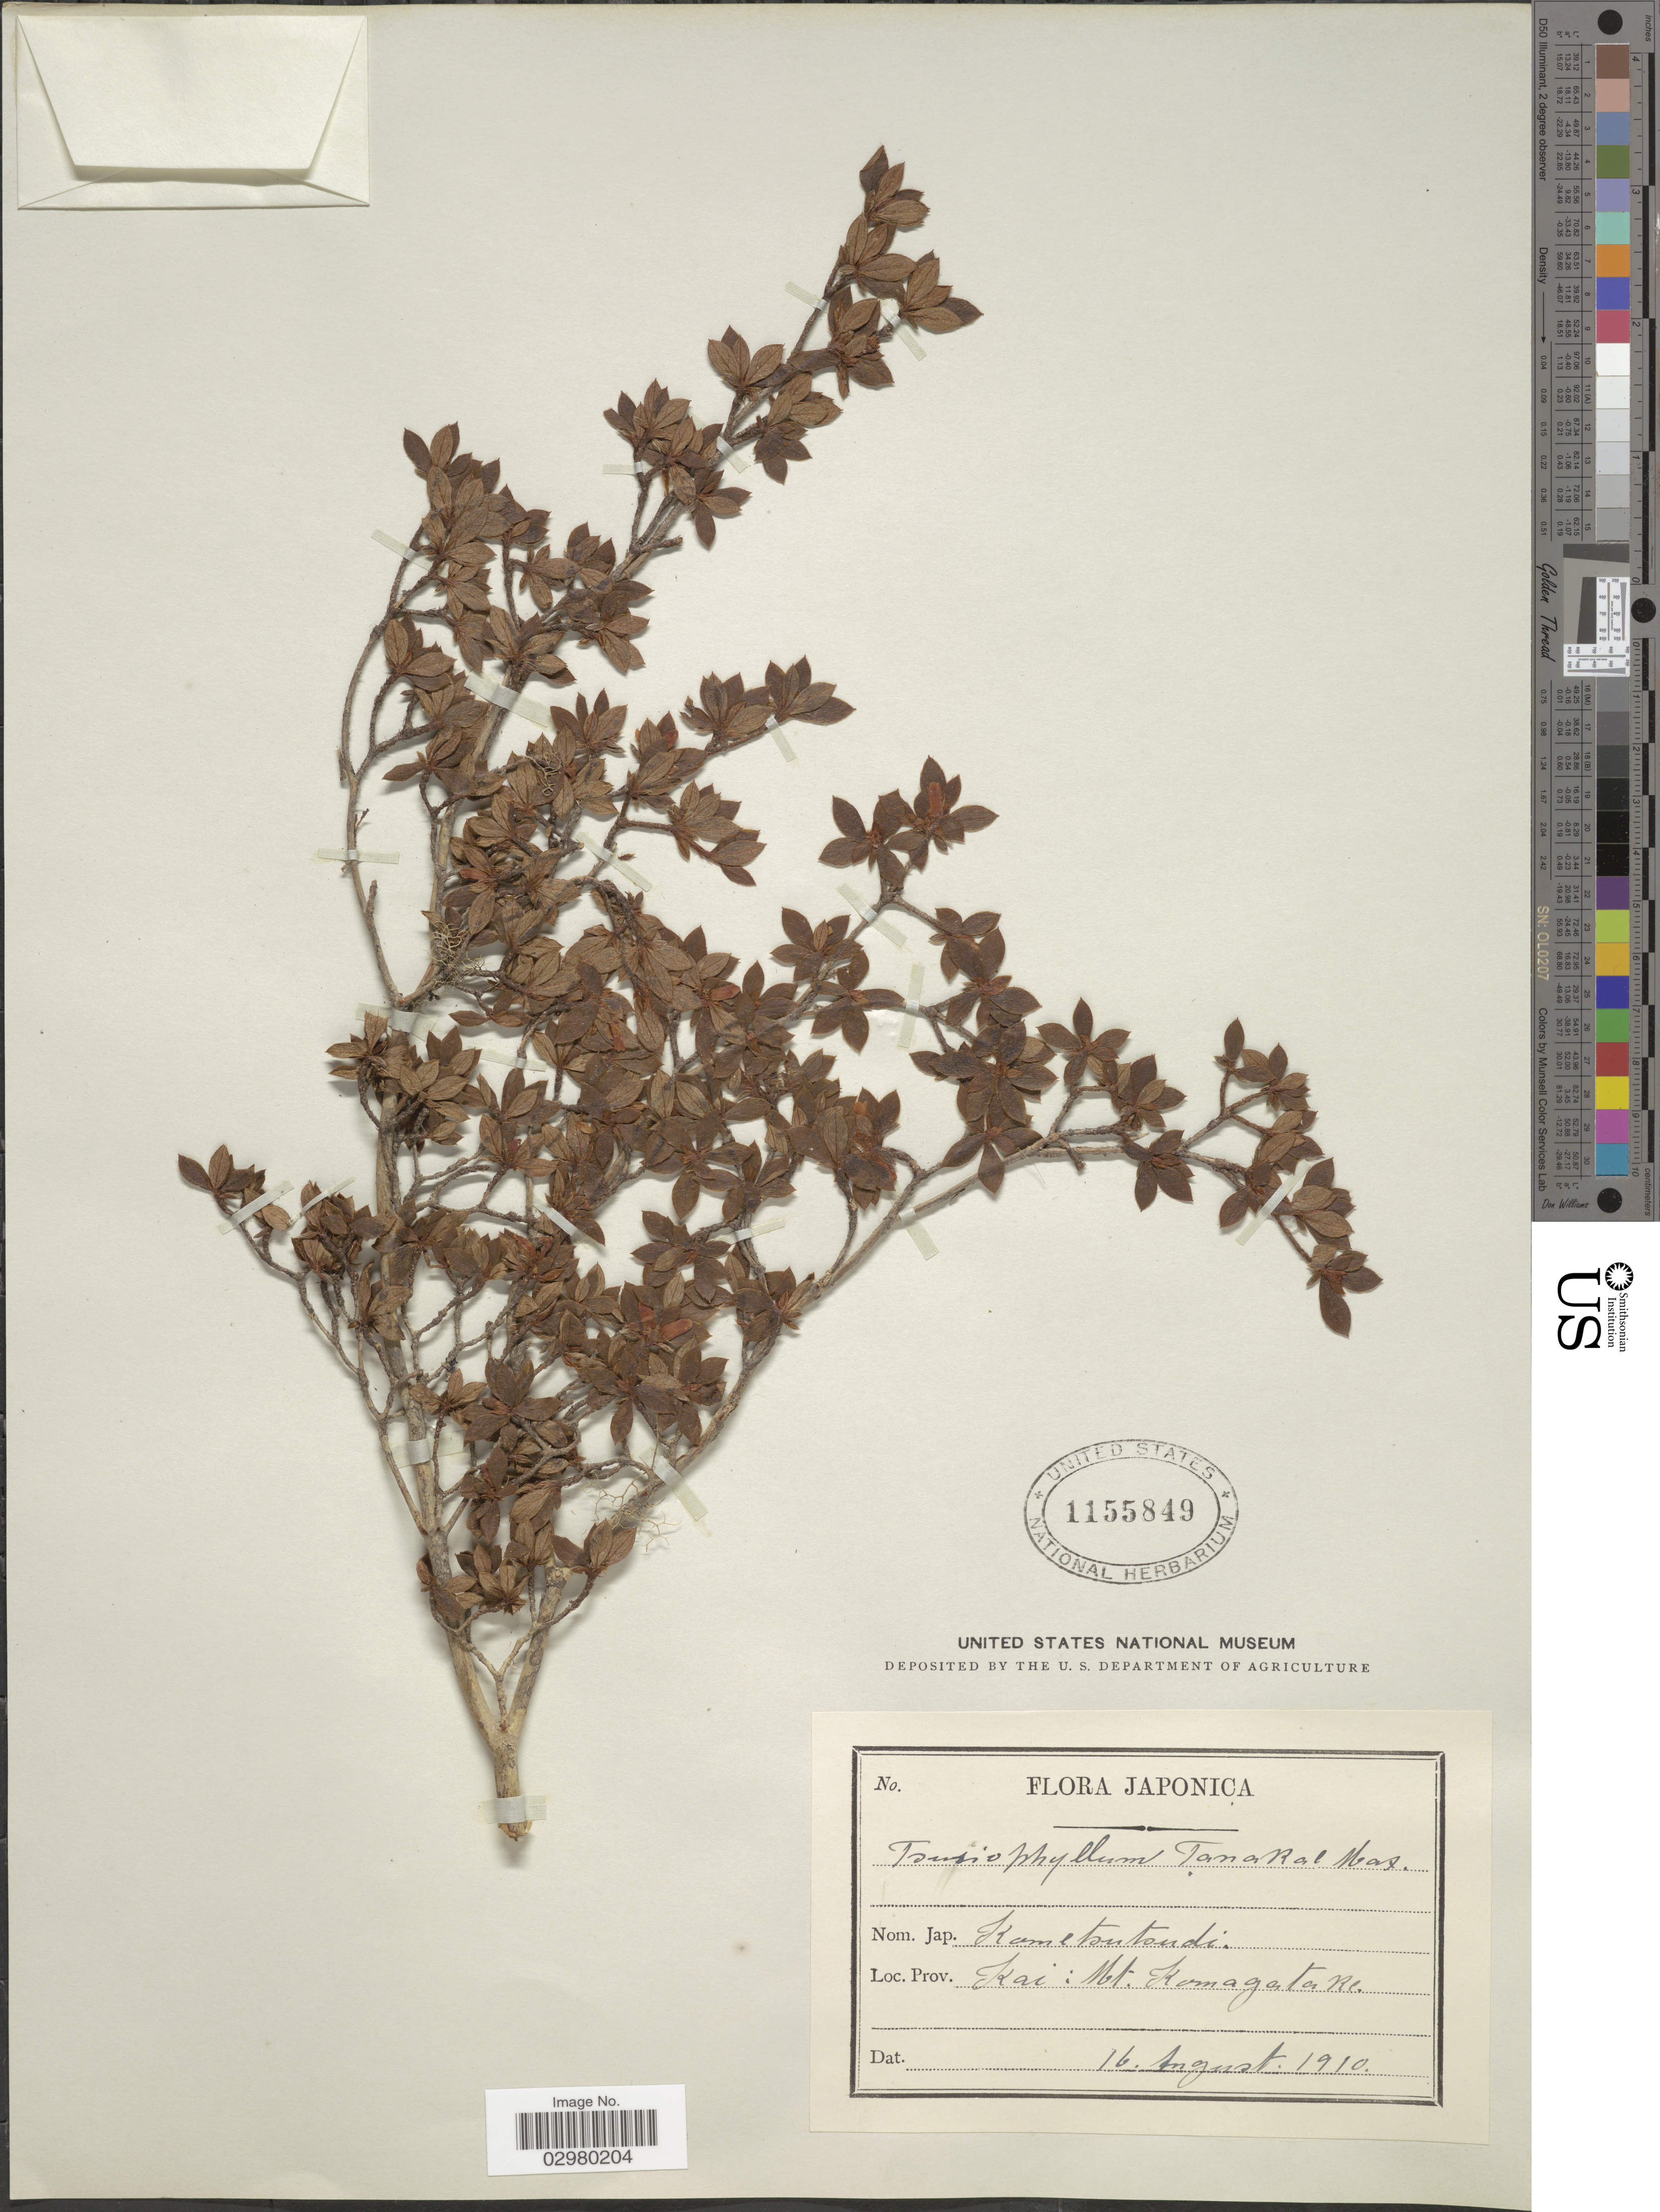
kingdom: Plantae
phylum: Tracheophyta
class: Magnoliopsida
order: Ericales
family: Ericaceae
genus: Tsusiophyllum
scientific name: Tsusiophyllum tanakae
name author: Maxim.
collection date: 1910-08-16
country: Japan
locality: Kai: Mt Komagatake.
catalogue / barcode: US 1155849